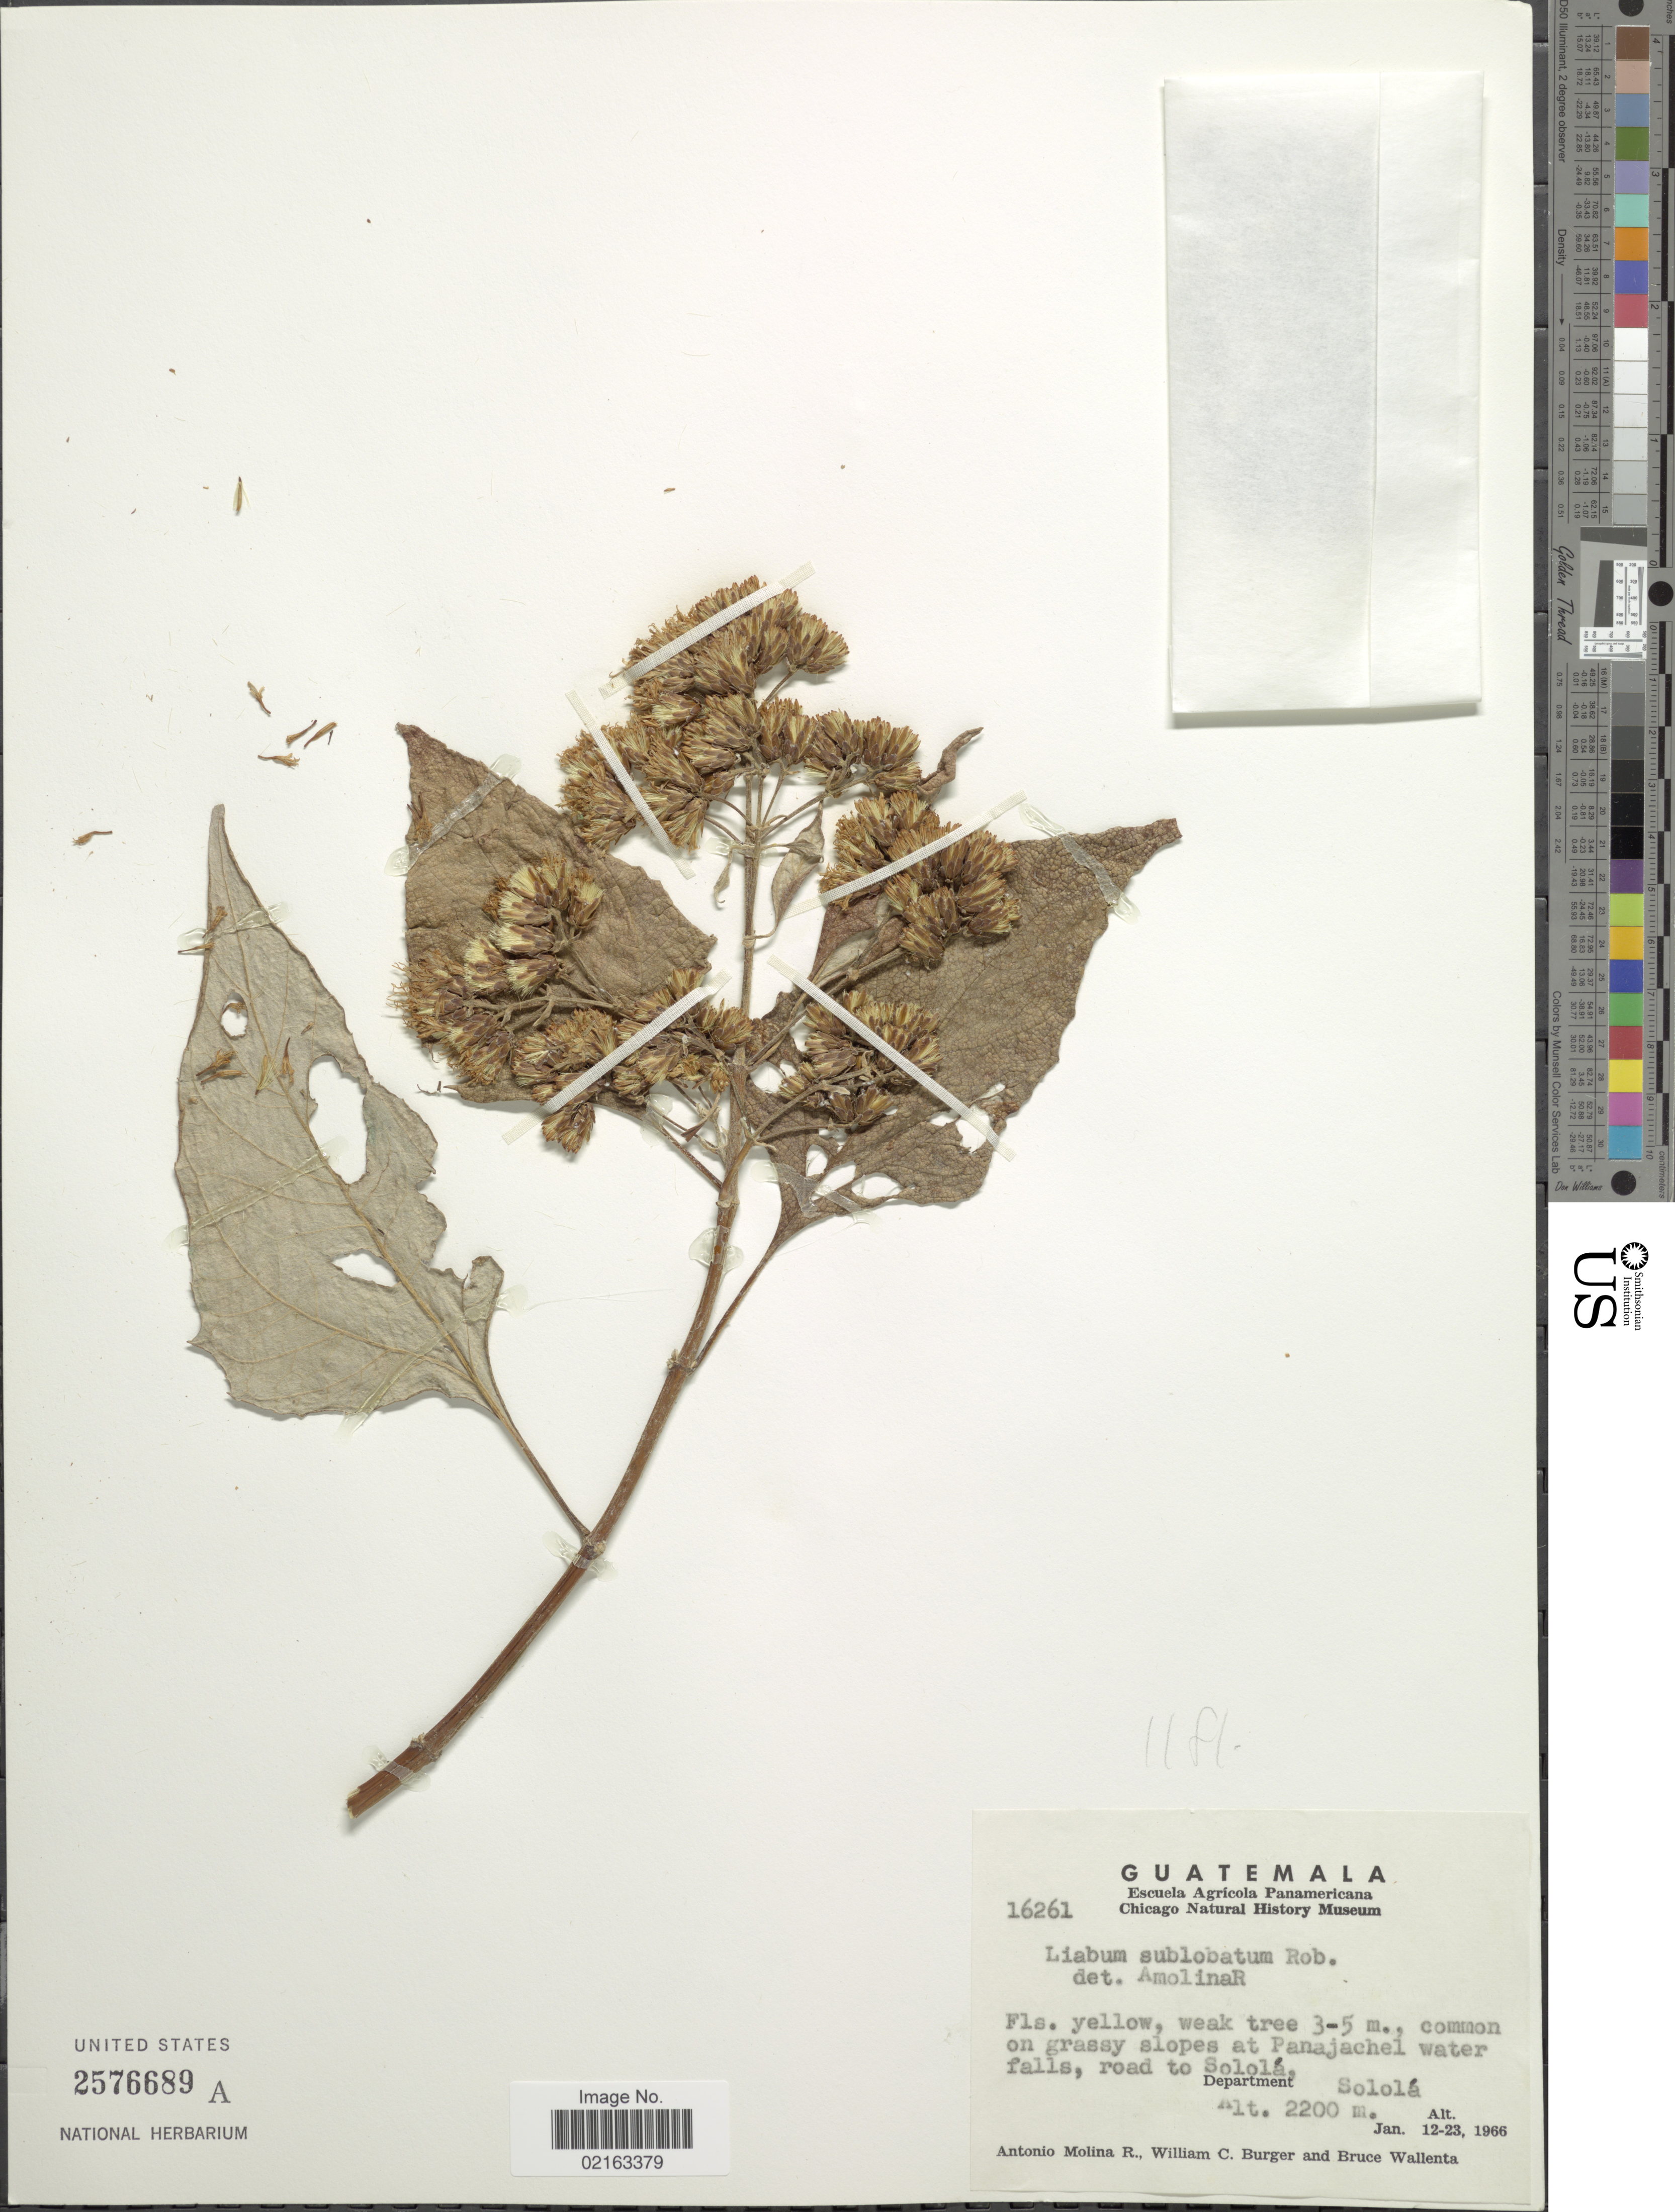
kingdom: Plantae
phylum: Tracheophyta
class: Magnoliopsida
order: Asterales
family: Asteraceae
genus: Sinclairia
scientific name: Sinclairia sublobata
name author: (B.L. Rob.) Rydb.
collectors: A. Molina R., W. Burger & B. Wallenta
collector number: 16261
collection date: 1966-01-12/1966-01-23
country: Guatemala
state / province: Sololá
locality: Common on grassy slopes at Panajachel water falls, road to Sololá, Department Sololá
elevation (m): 2200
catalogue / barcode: US 2576689A